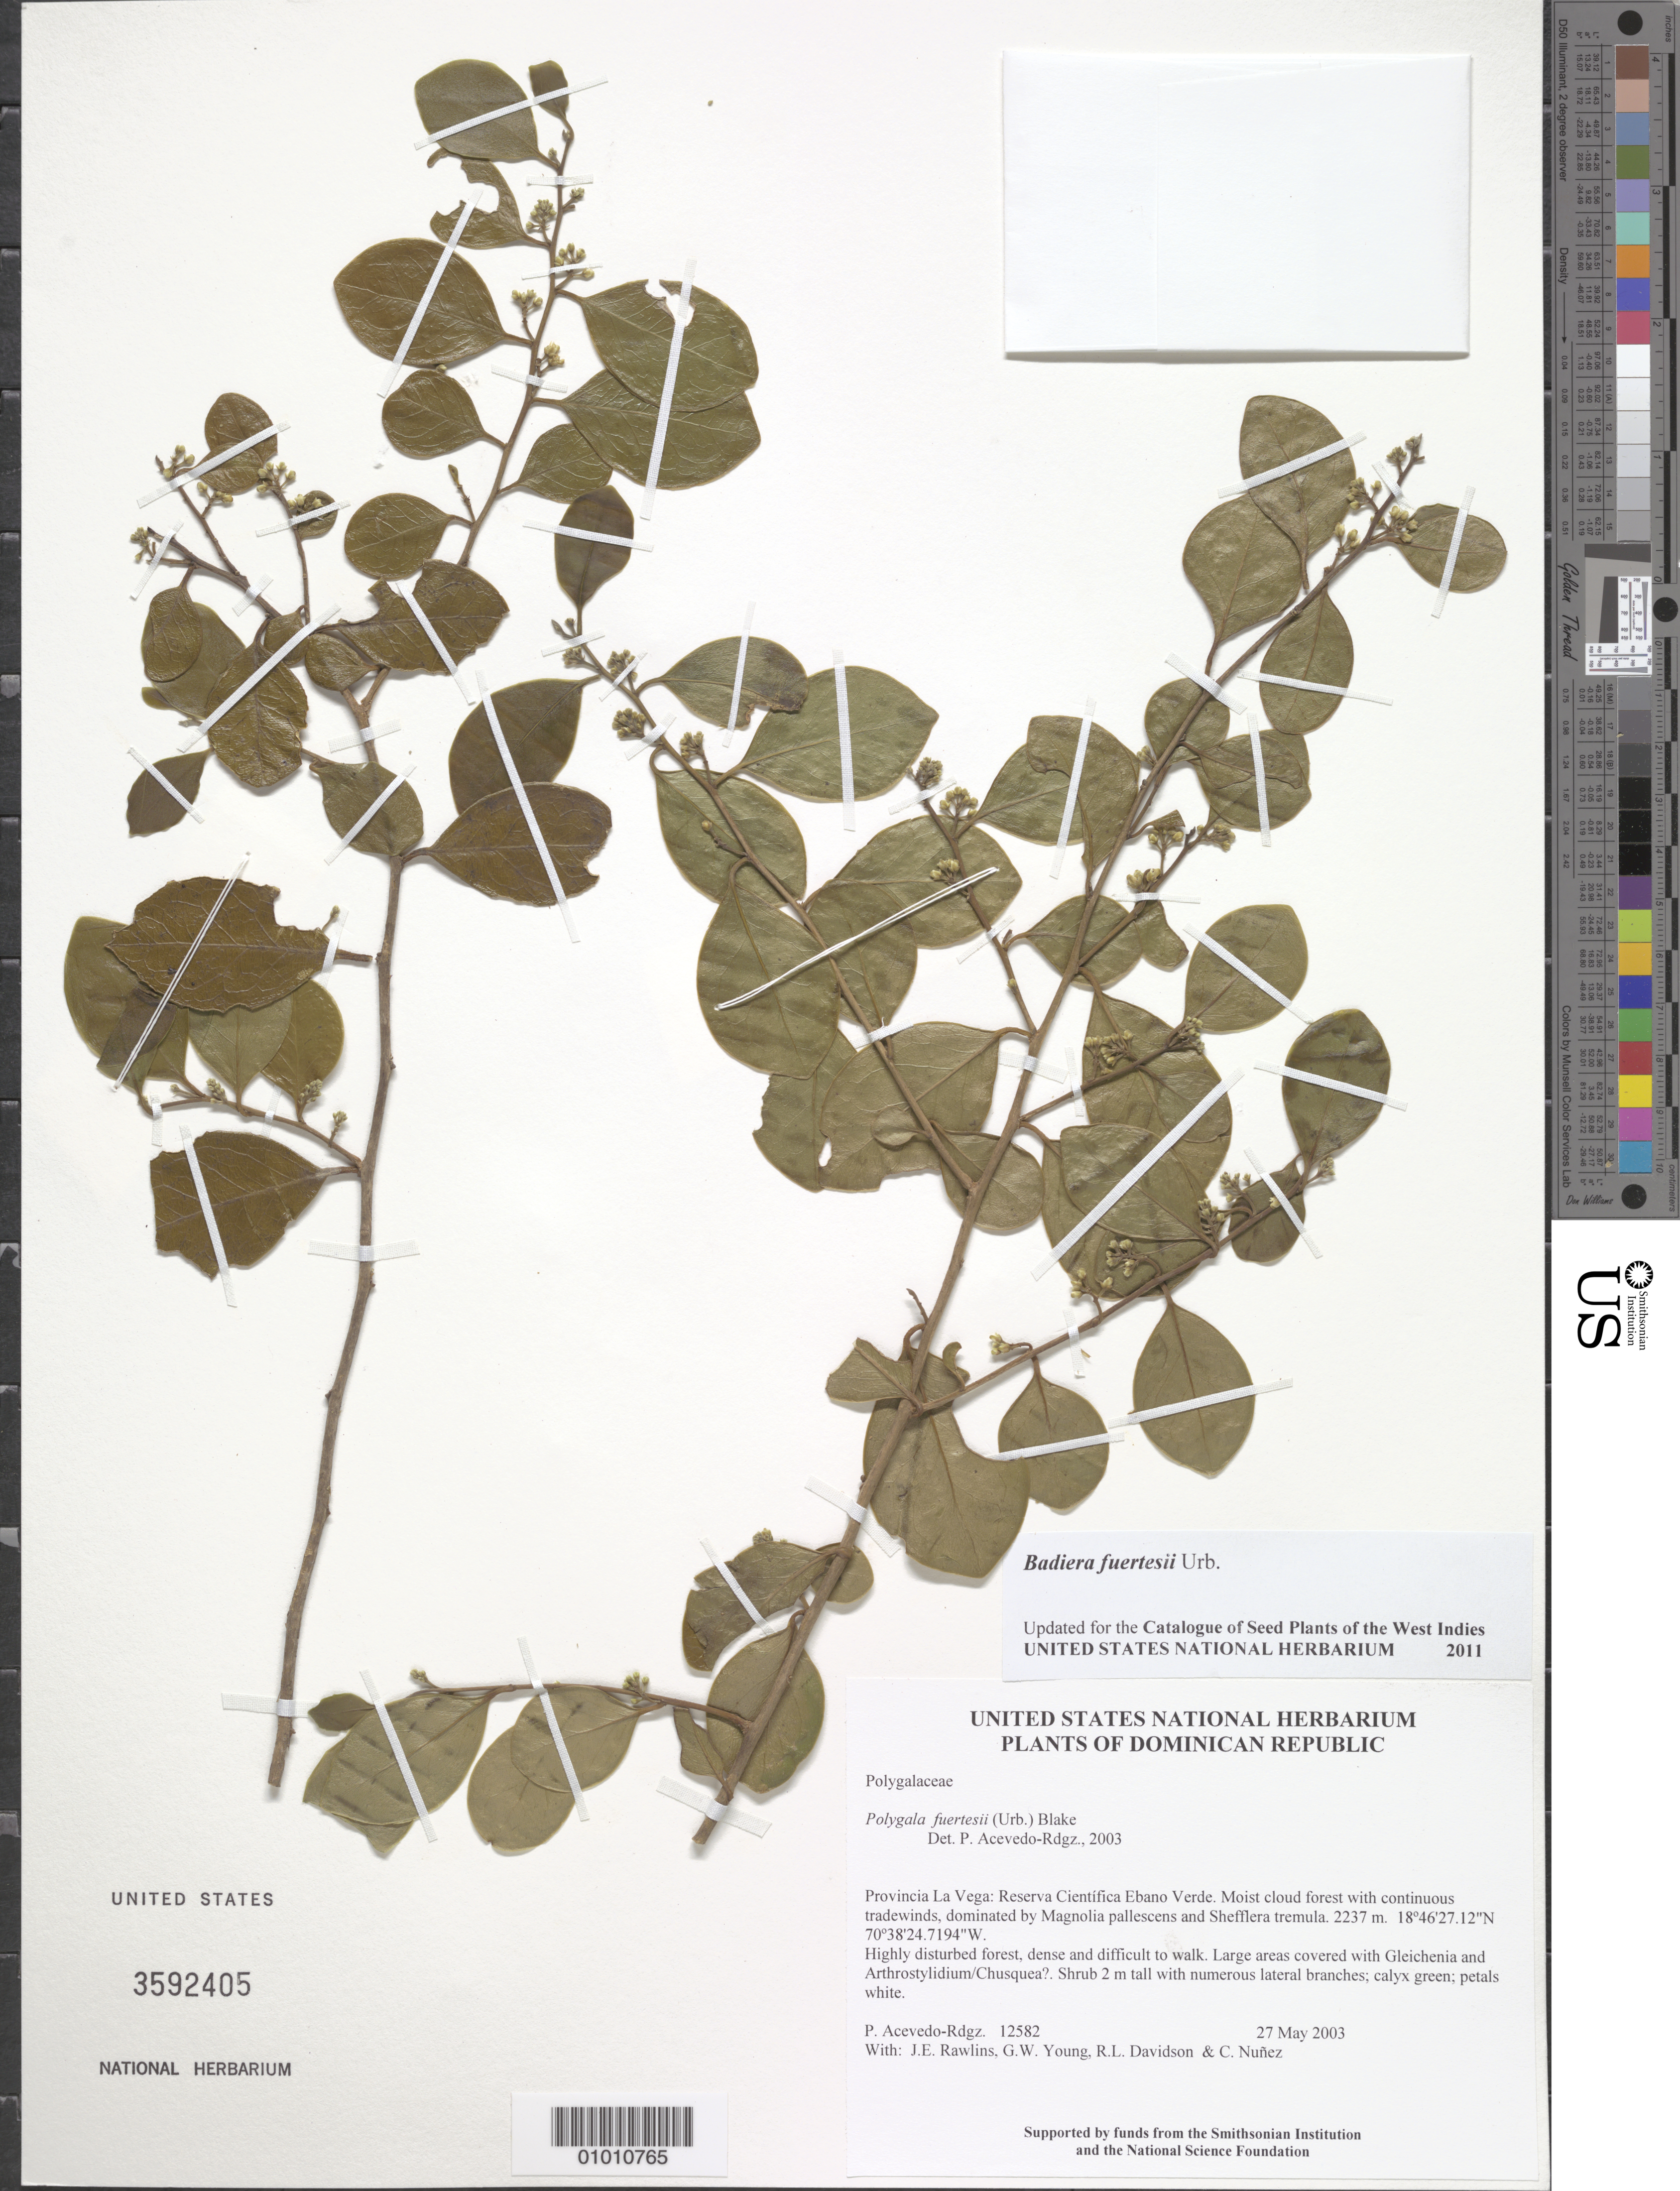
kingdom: Plantae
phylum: Tracheophyta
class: Magnoliopsida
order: Fabales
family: Polygalaceae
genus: Badiera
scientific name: Badiera fuertesii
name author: Urb.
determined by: Acevedo-Rodríguez, P., (BOT), Smithsonian Institution - National Museum of Natural History (UNITED STATES)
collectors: P. Acevedo-Rodr., J. Rawlins, G. Young, R. Davidson & C. Nunez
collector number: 12582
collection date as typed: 27 May 2003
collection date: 2003-05-27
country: Dominican Republic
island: Hispaniola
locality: Provincia La Vega: Reserva Científica Ebano Verde. Moist cloud forest with continuous tradewinds, dominated by Magnolia pallescens and Shefflera tremula.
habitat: Highly disturbed forest, dense and difficult to walk. Large areas covered with Gleichenia and Arthrostylidium/Chusquea?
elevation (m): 2237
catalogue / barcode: US 3592405